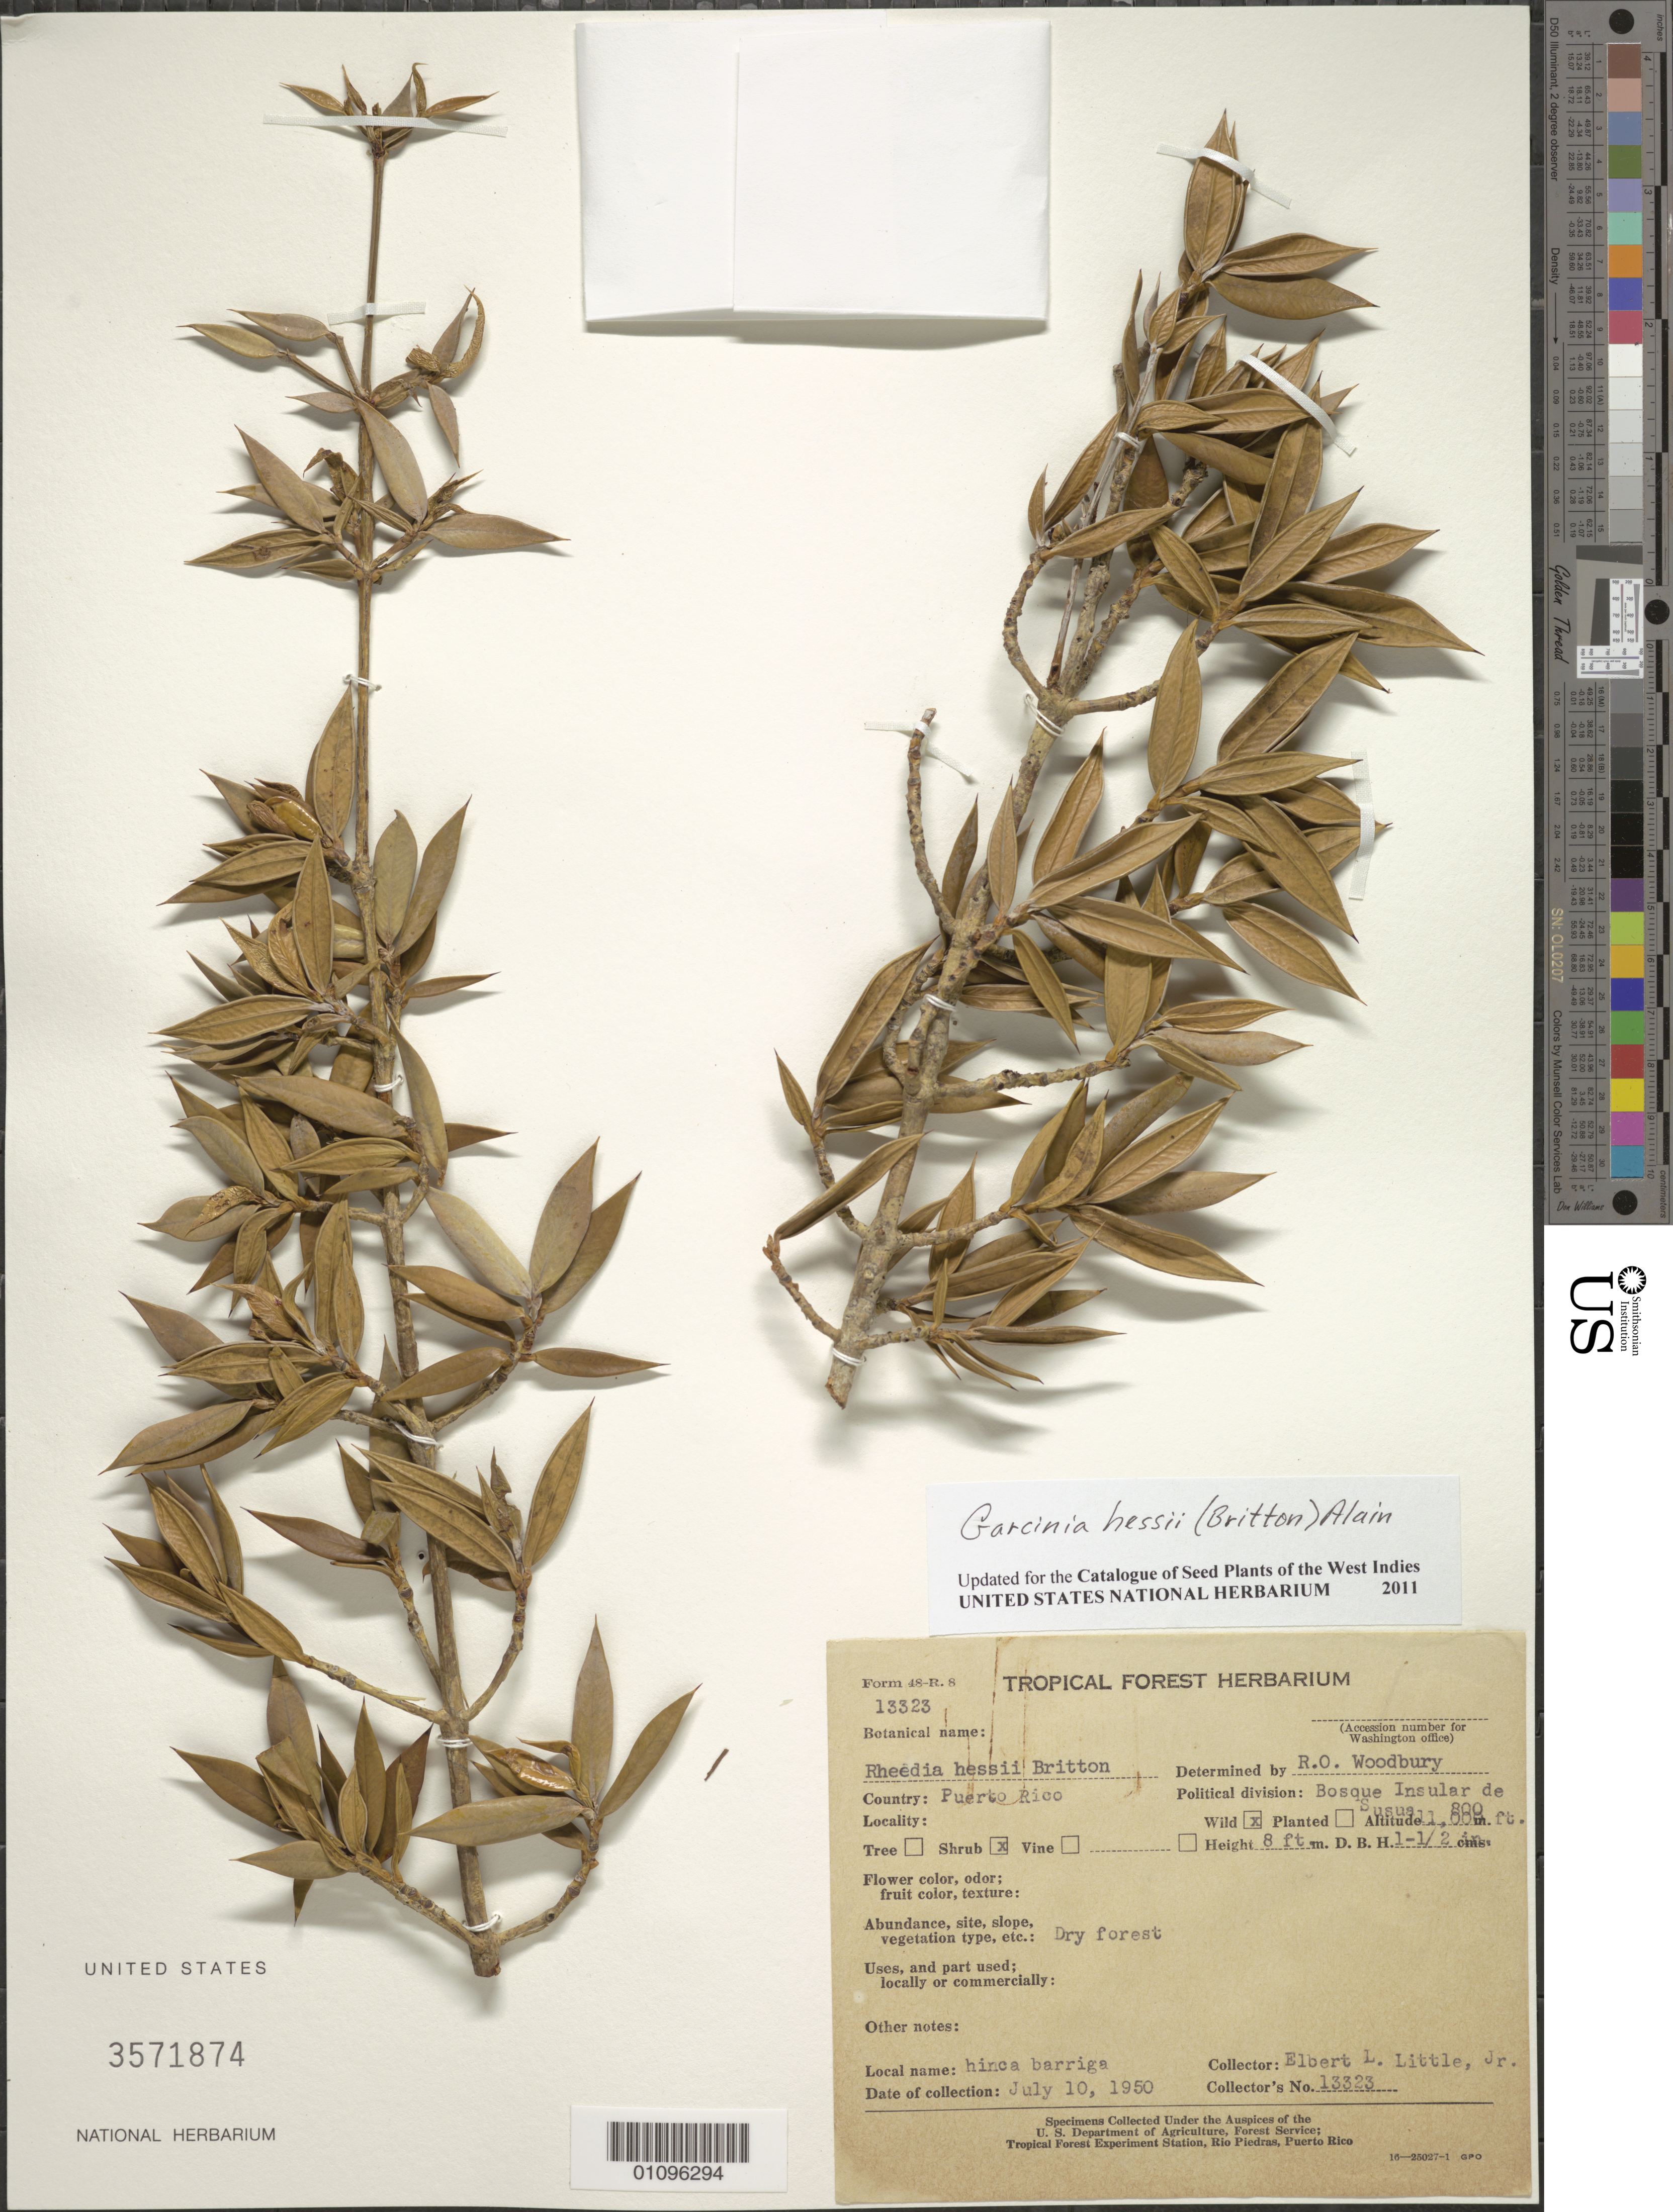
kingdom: Plantae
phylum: Tracheophyta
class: Magnoliopsida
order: Malpighiales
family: Clusiaceae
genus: Garcinia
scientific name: Garcinia hessii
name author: (Britton) Alain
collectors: E. L. Little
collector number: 13323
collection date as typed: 10 Jul 1950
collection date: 1950-07-10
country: Puerto Rico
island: Puerto Rico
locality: Bosque Insular de Susúa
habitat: Dry forest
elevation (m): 244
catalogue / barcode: US 3571874